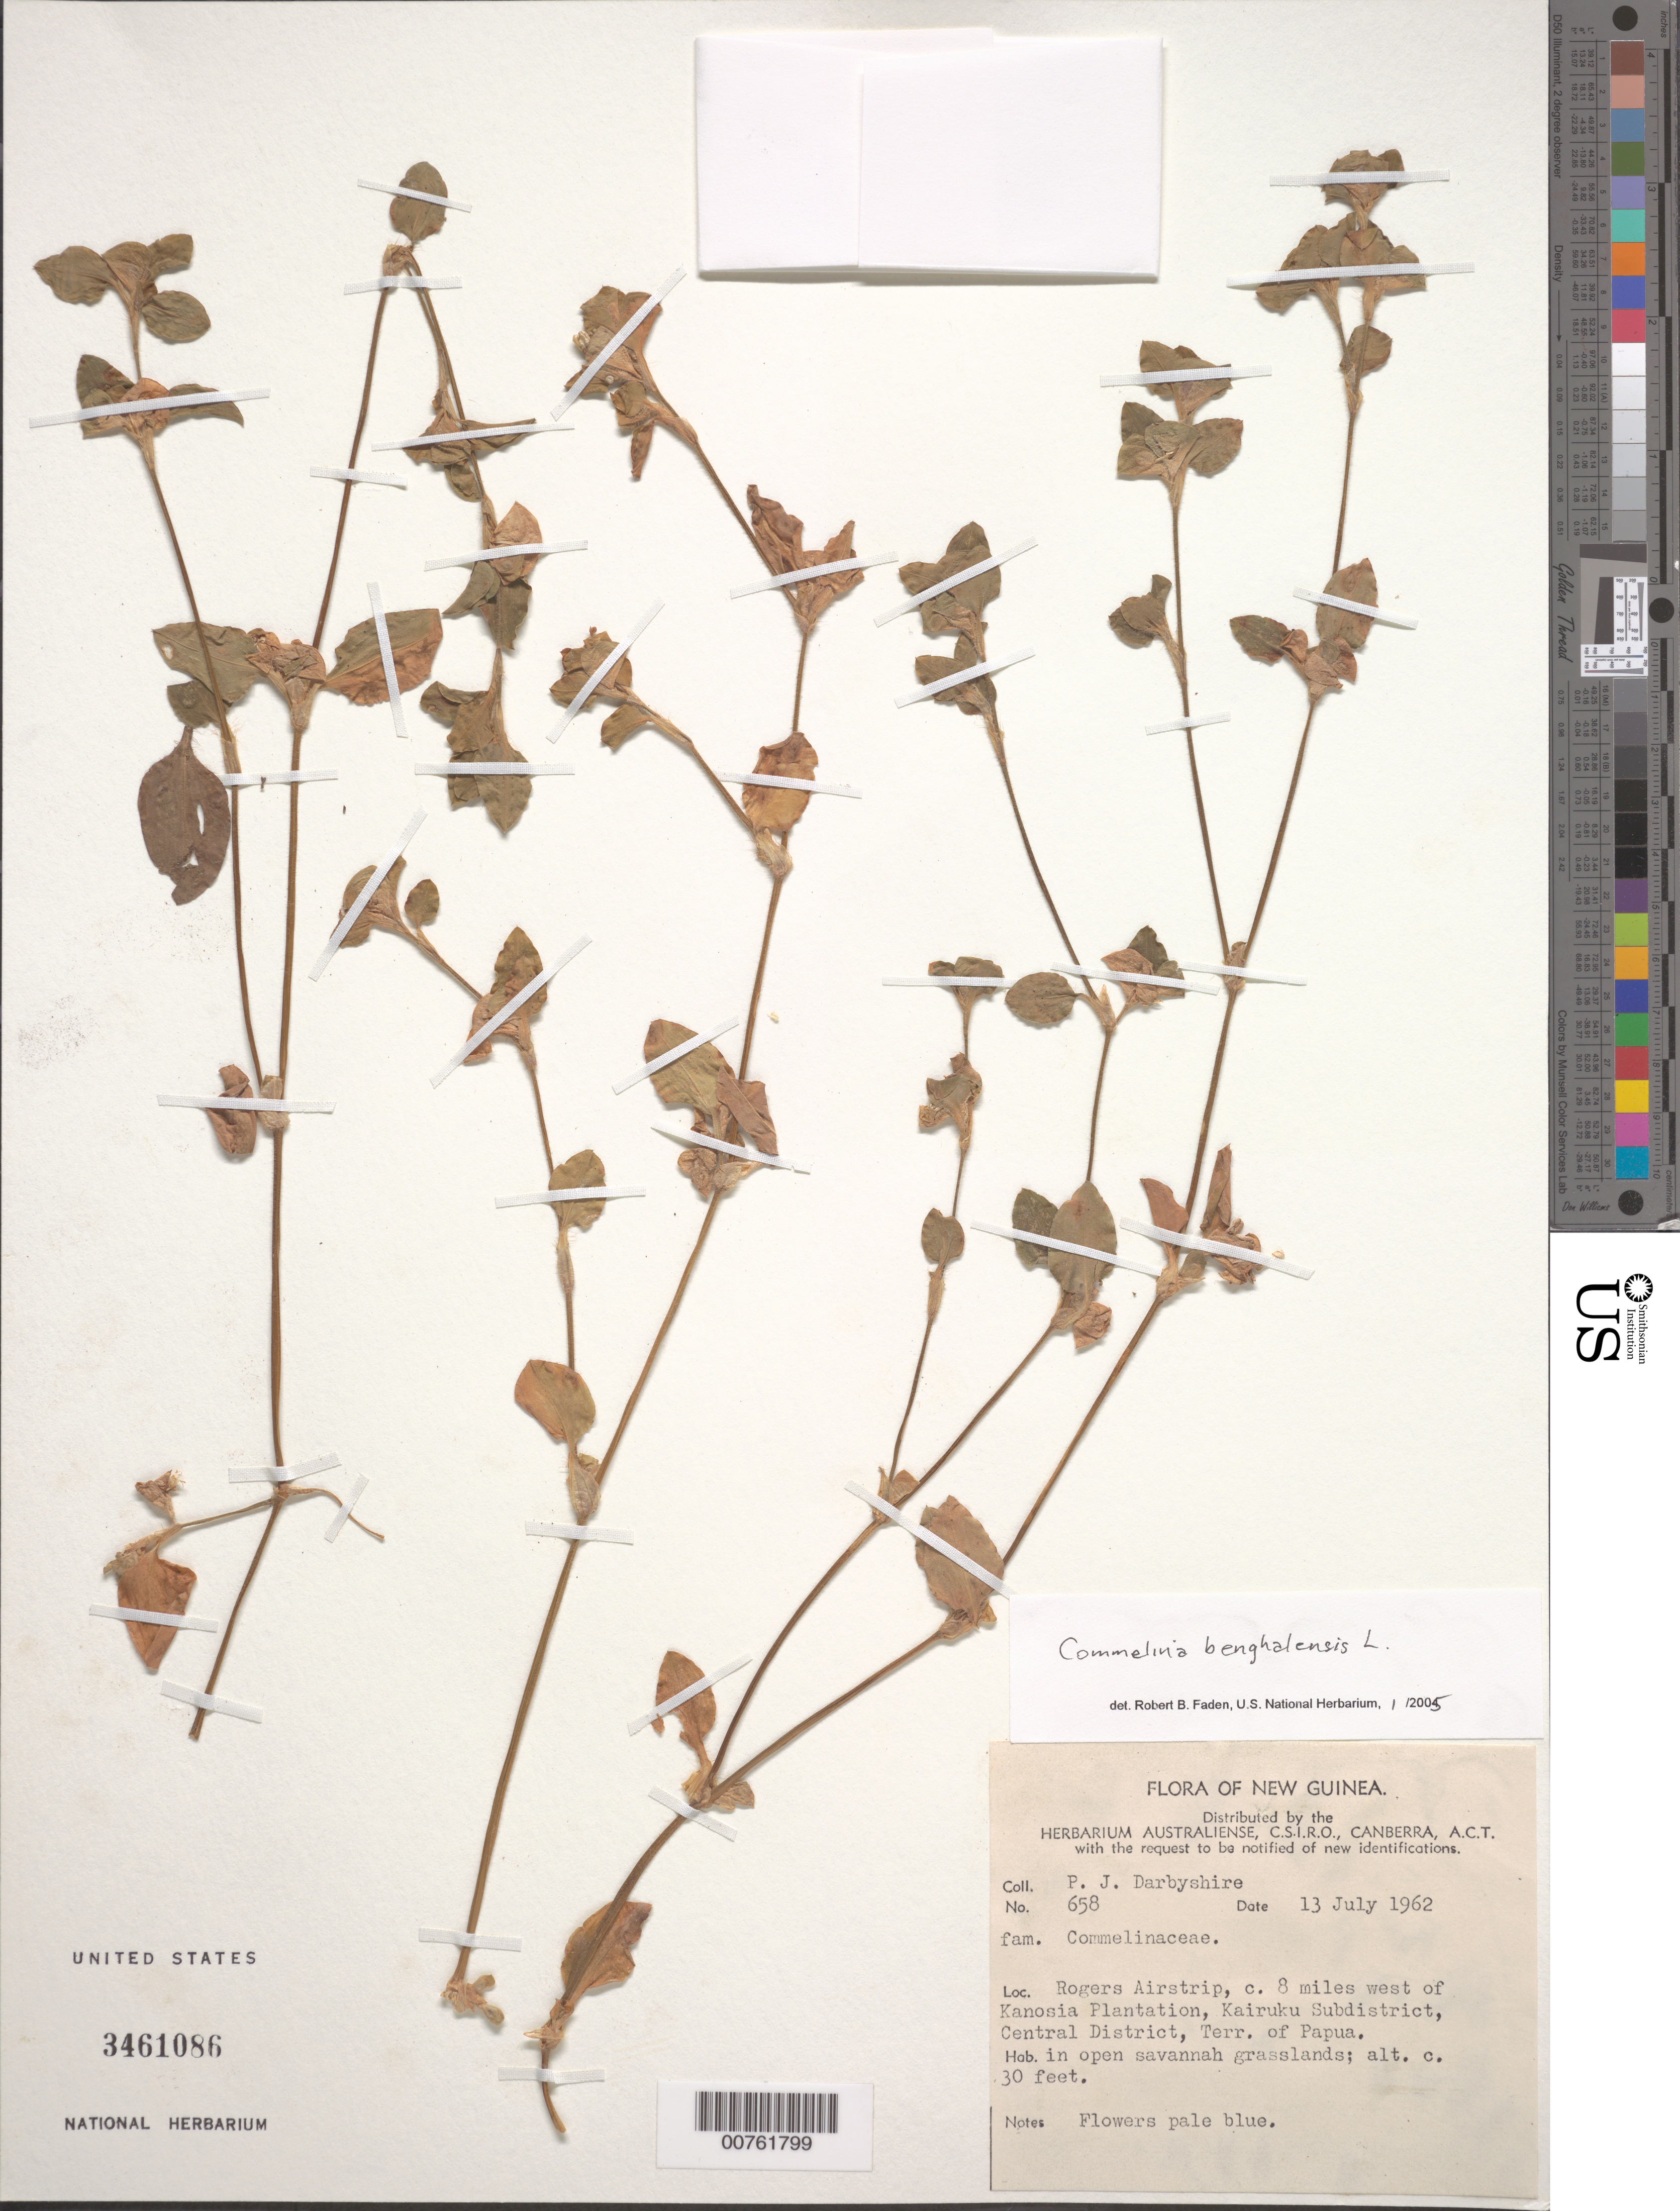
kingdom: Plantae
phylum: Tracheophyta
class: Liliopsida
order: Commelinales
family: Commelinaceae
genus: Commelina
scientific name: Commelina benghalensis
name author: L.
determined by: Faden, Robert B., (US), Smithsonian Institution - National Museum of Natural History (UNITED STATES)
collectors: P. Darbyshire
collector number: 658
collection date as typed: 13 Jul 1962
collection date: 1962-07-13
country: Papua New Guinea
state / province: Papua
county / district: Central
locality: Kairuku Subdistrict. Rogers Airstrip, c. 8 miles west of Kanosia Plantation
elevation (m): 9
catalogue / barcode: US 3461086